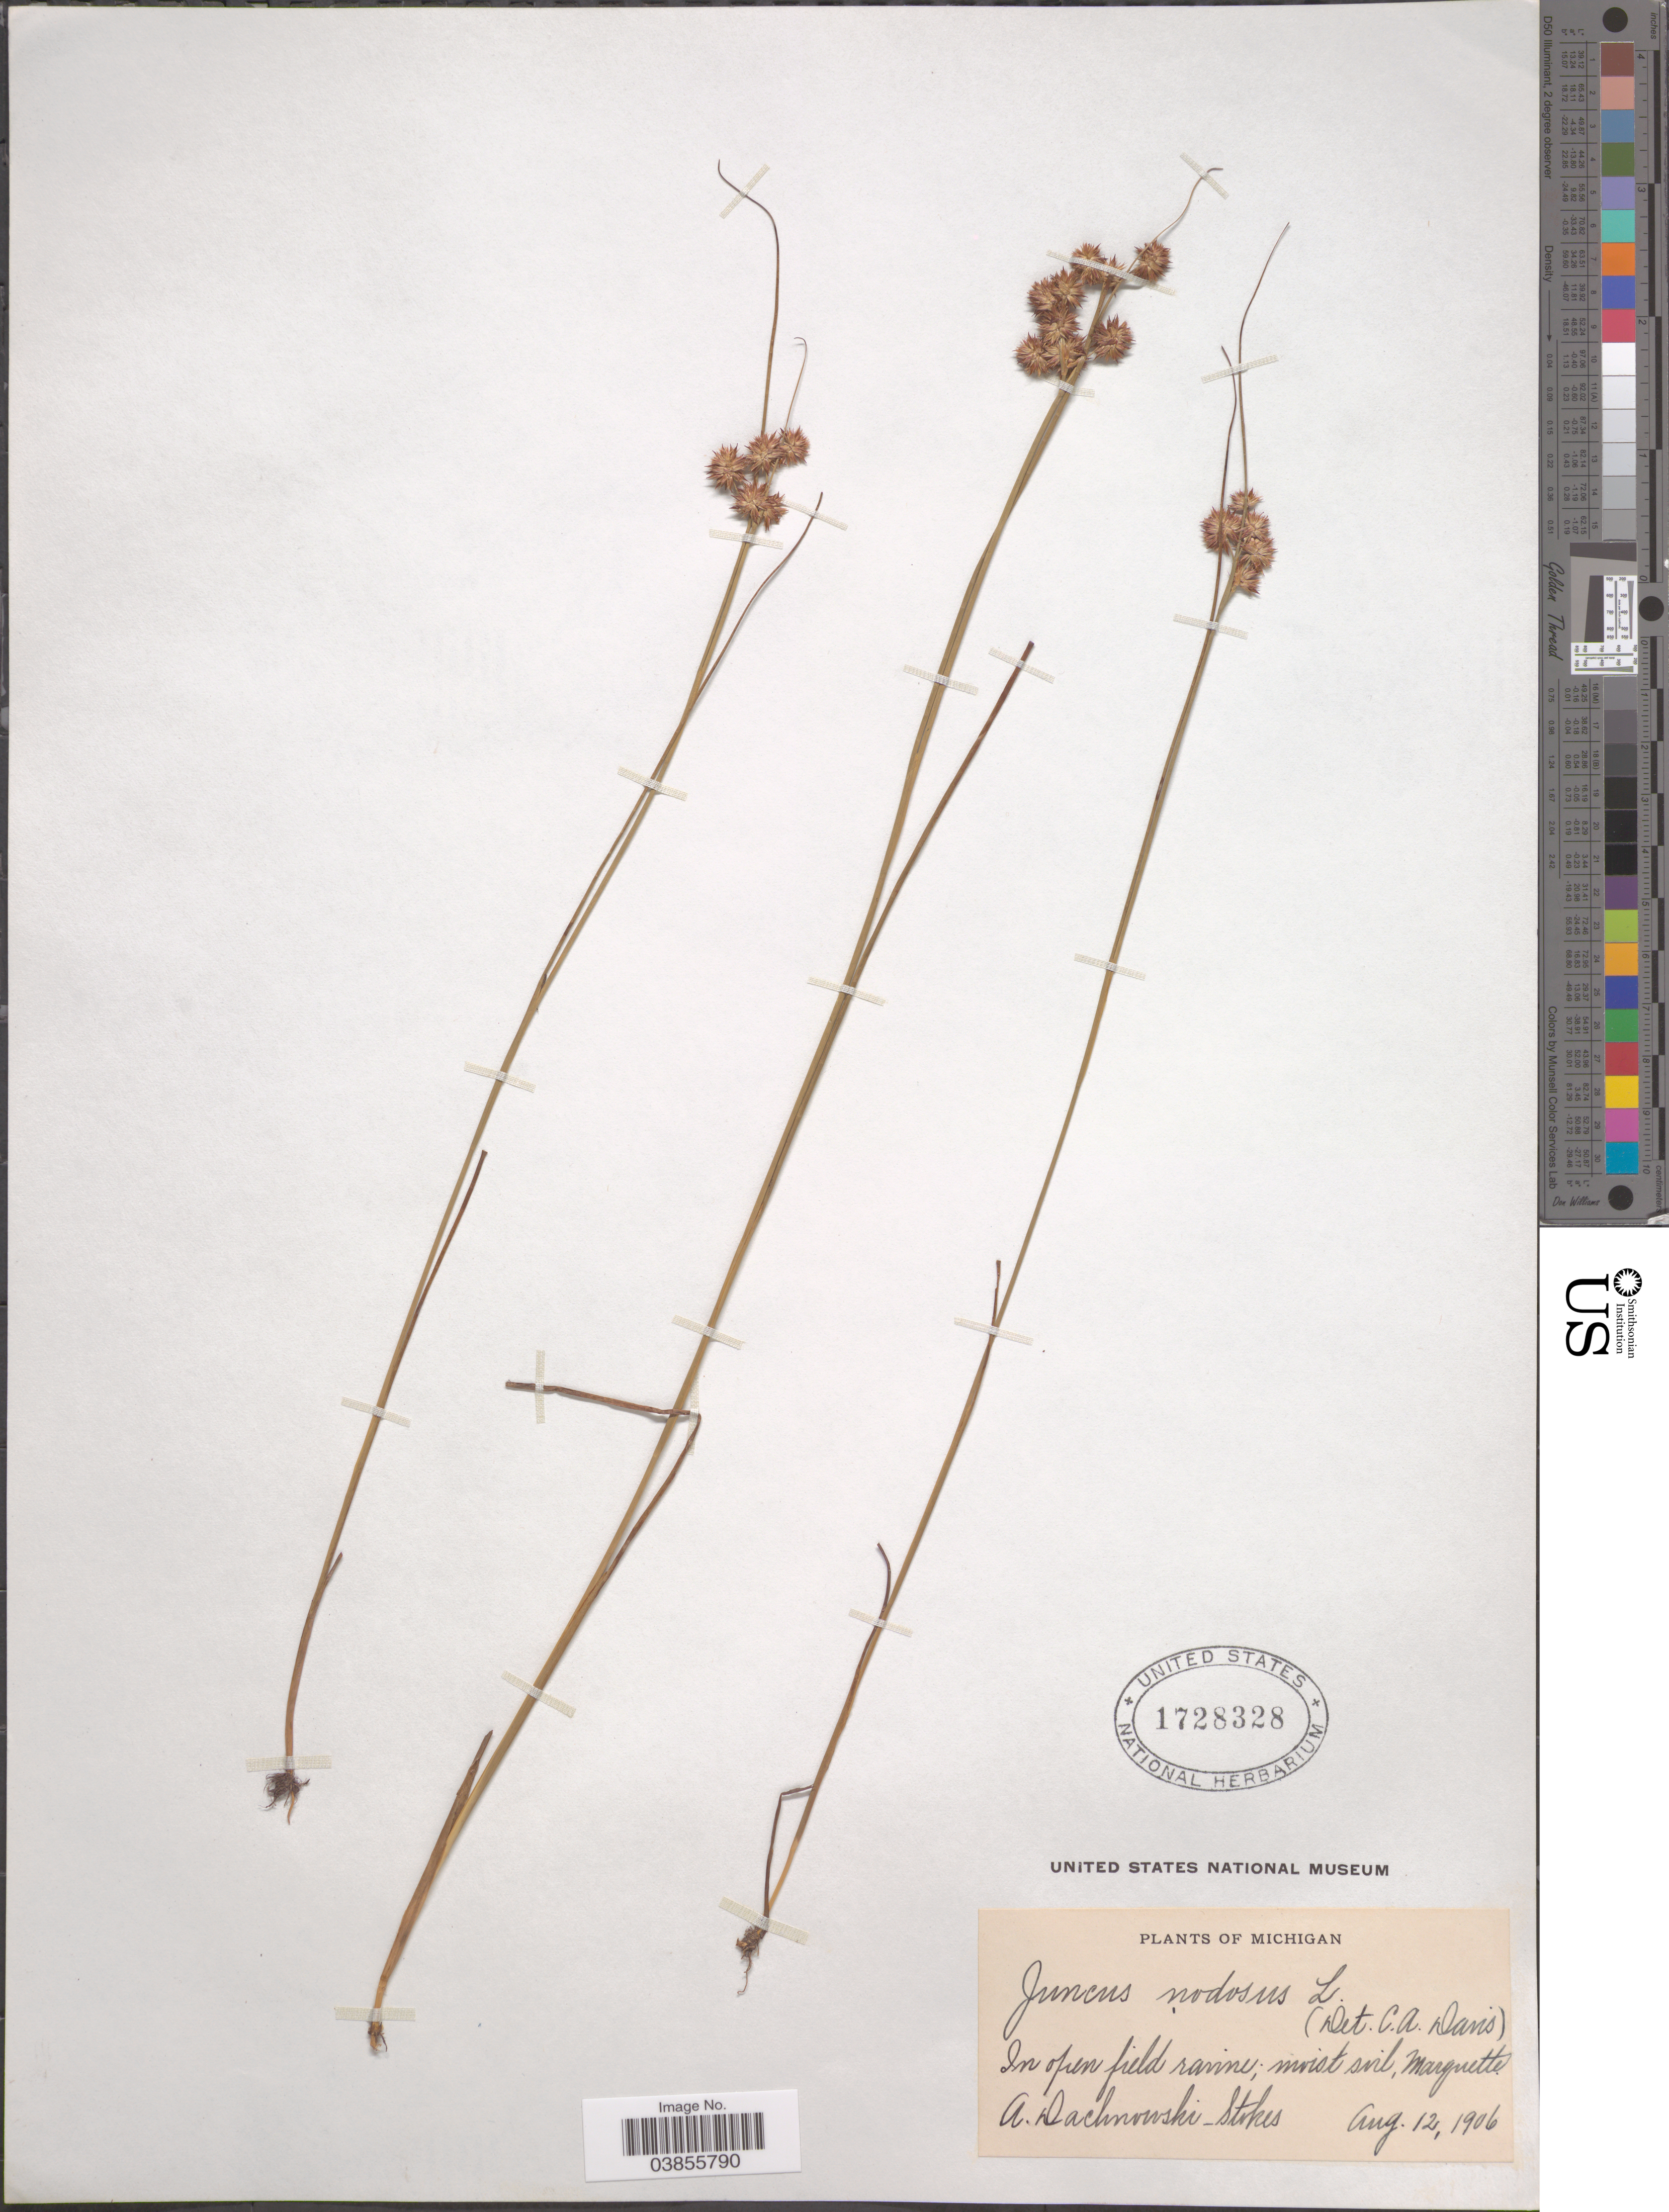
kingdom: Plantae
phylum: Tracheophyta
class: Liliopsida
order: Poales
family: Juncaceae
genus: Juncus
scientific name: Juncus nodosus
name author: L.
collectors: A. P. Dachnowski-Stokes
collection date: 1906-08-12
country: United States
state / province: Michigan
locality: In open field ravine. Marquette.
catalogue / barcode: US 1728328